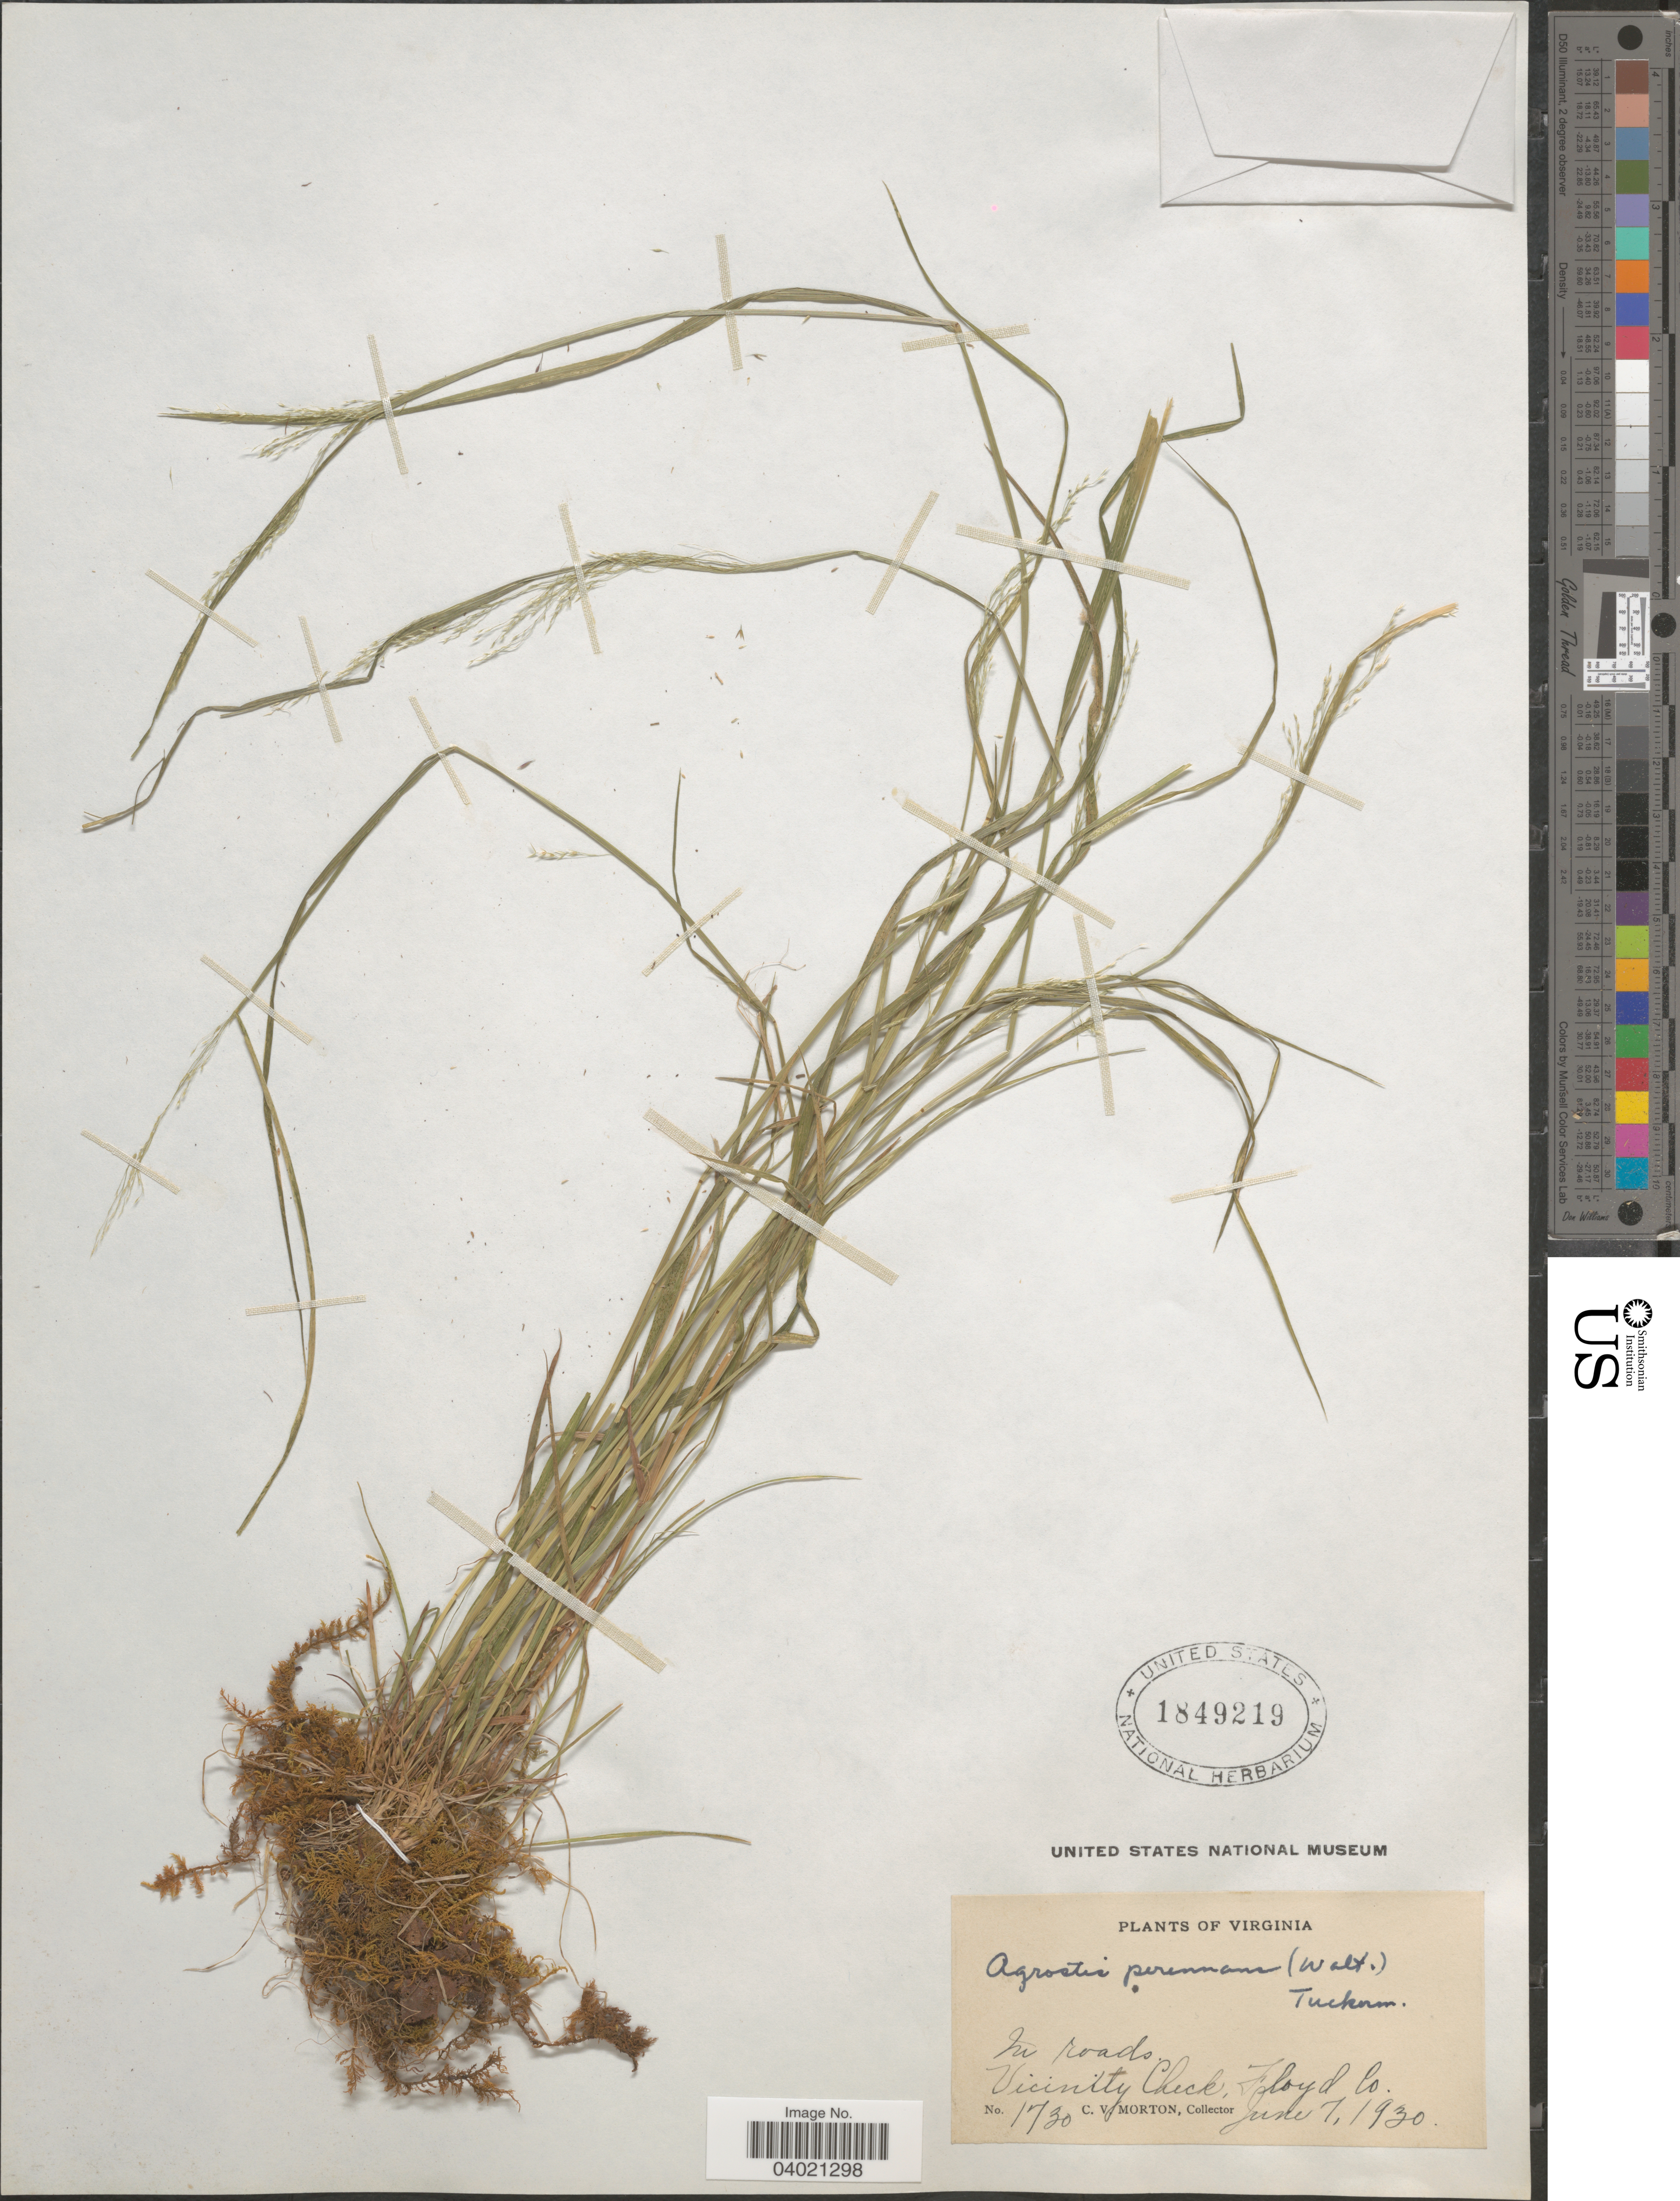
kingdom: Plantae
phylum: Tracheophyta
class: Liliopsida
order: Poales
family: Poaceae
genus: Agrostis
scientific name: Agrostis perennans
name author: (Walter) Tuck.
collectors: C. V. Morton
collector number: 1730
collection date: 1930-06-07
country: United States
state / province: Virginia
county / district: Floyd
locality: Vicinity of Check, Floyd Co.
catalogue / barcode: US 1849219